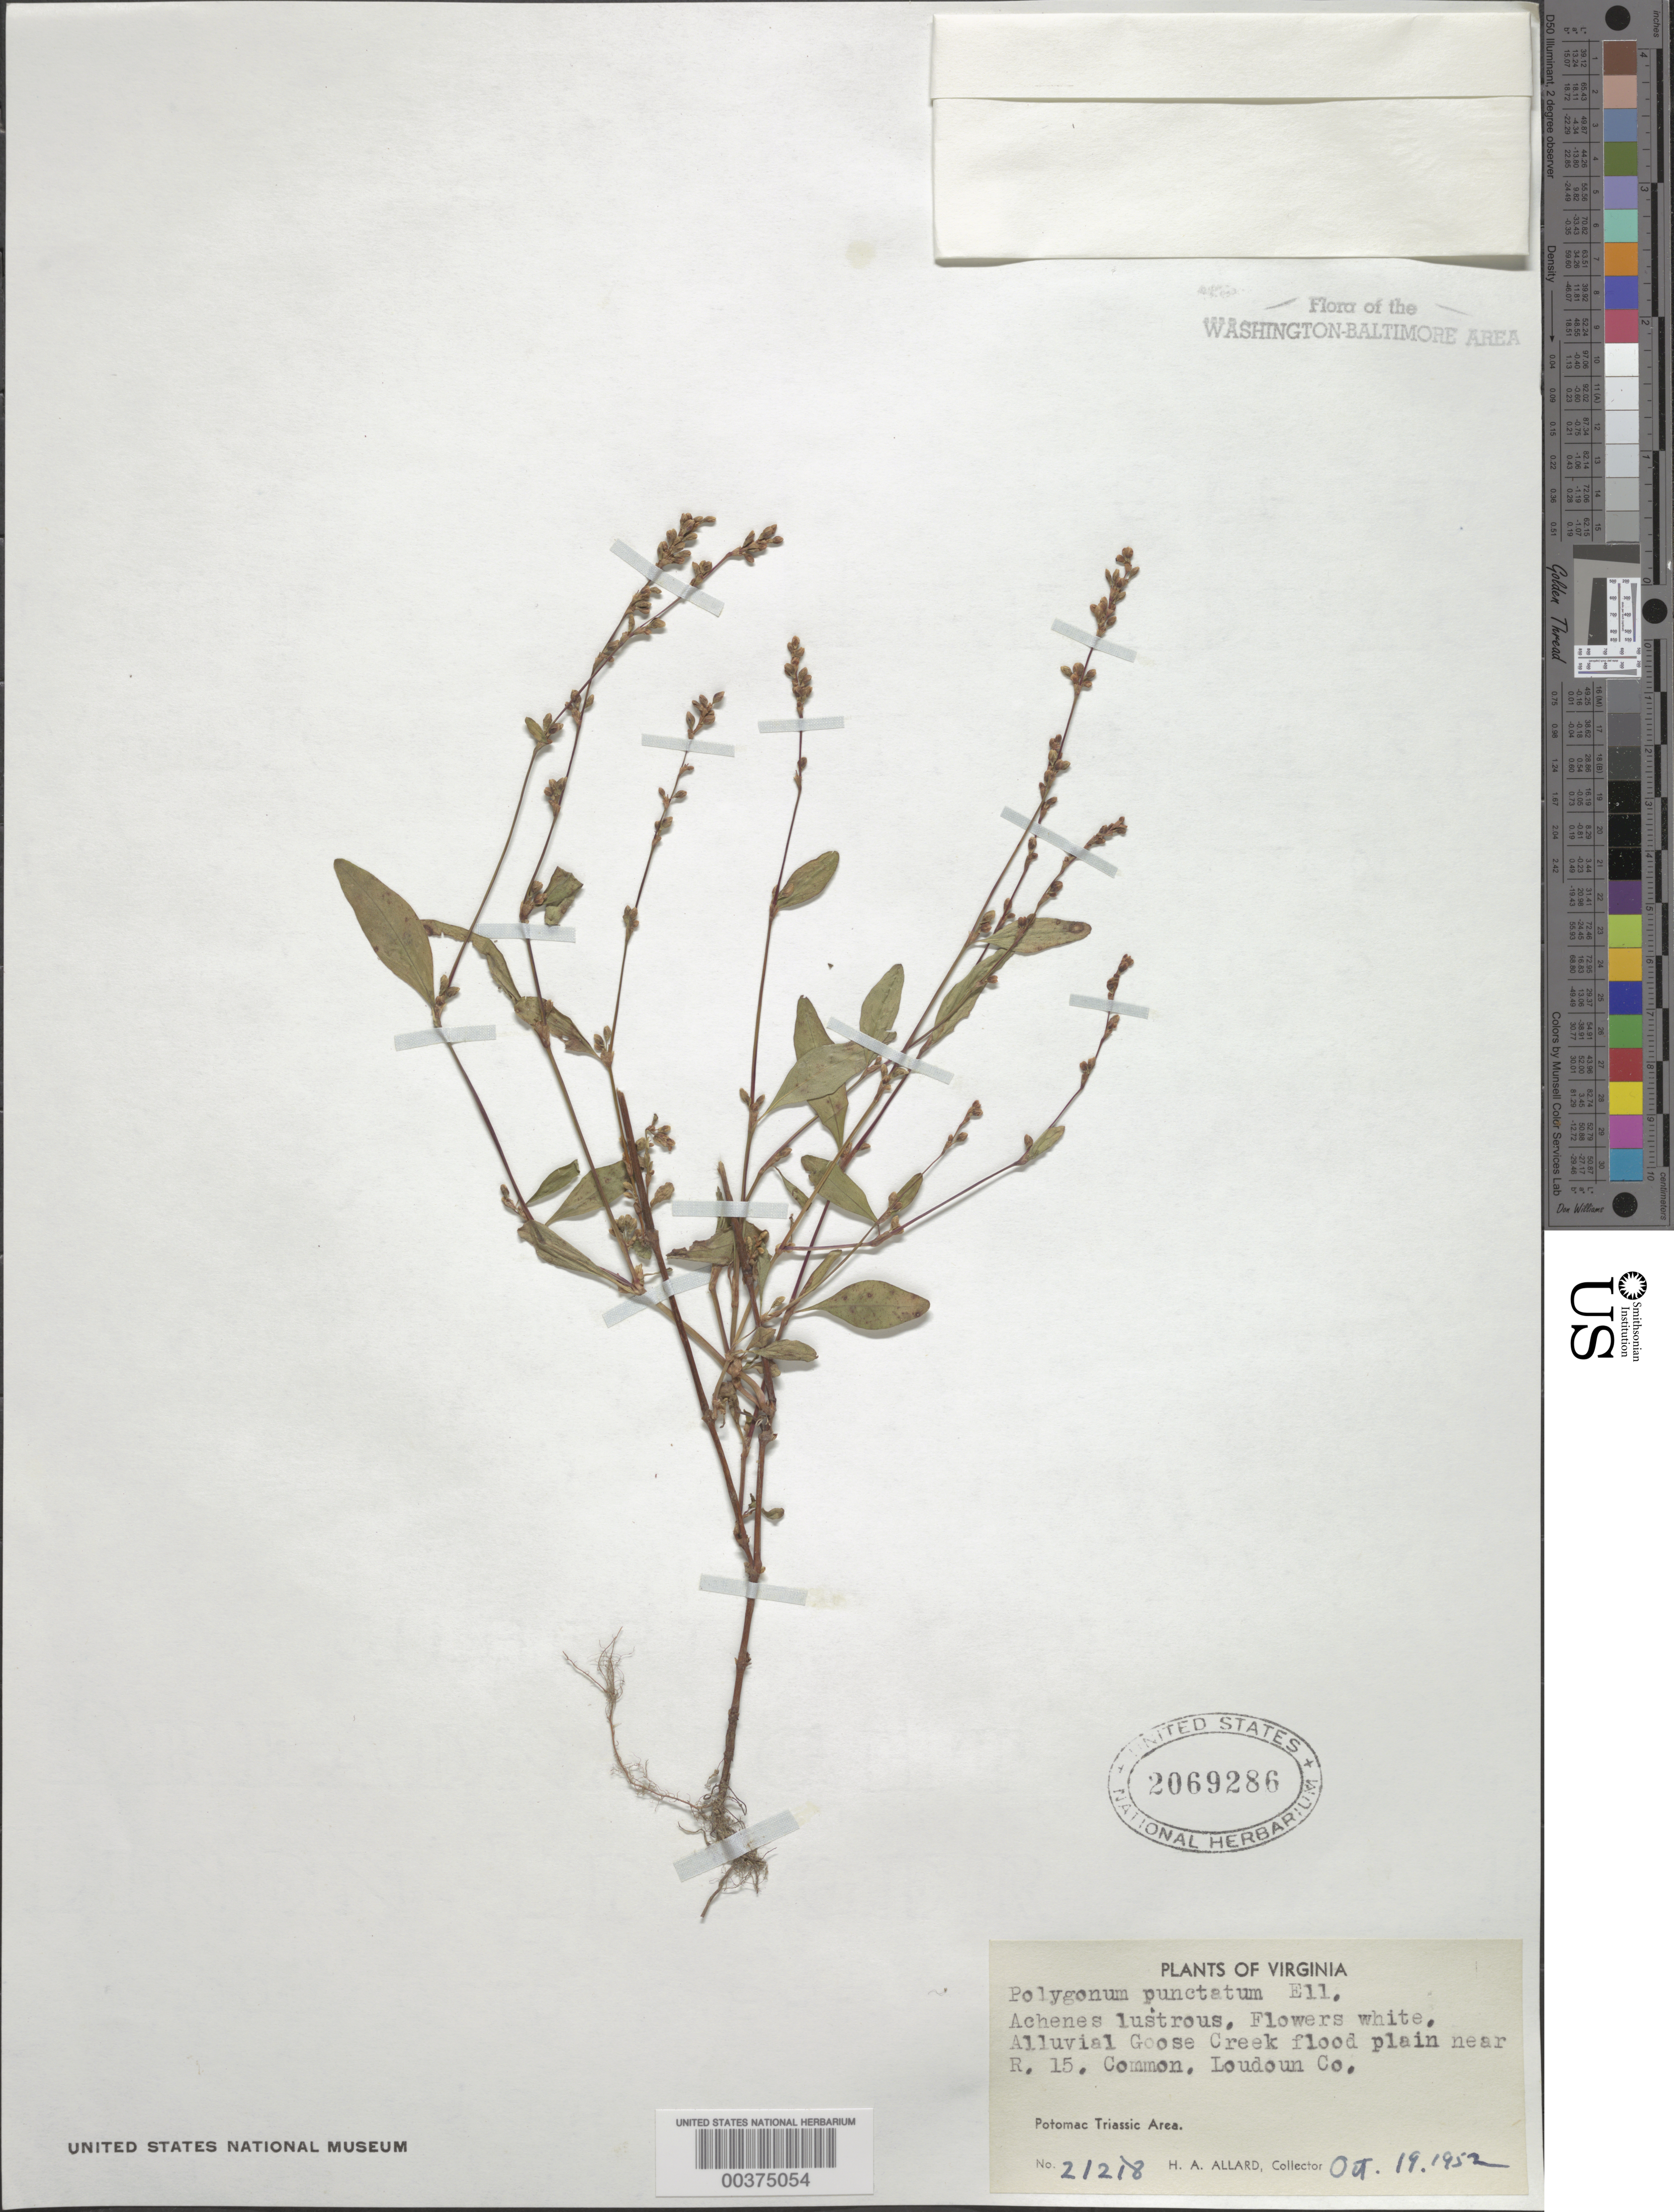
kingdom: Plantae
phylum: Tracheophyta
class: Magnoliopsida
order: Caryophyllales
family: Polygonaceae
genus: Persicaria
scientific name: Persicaria punctata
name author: (Elliott) Small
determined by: Atha, D. E.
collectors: H. A. Allard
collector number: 21218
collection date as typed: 19 Oct 1952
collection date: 1952-10-19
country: United States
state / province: Virginia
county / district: Loudoun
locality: Goose Creek near Route 15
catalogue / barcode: US 2069286